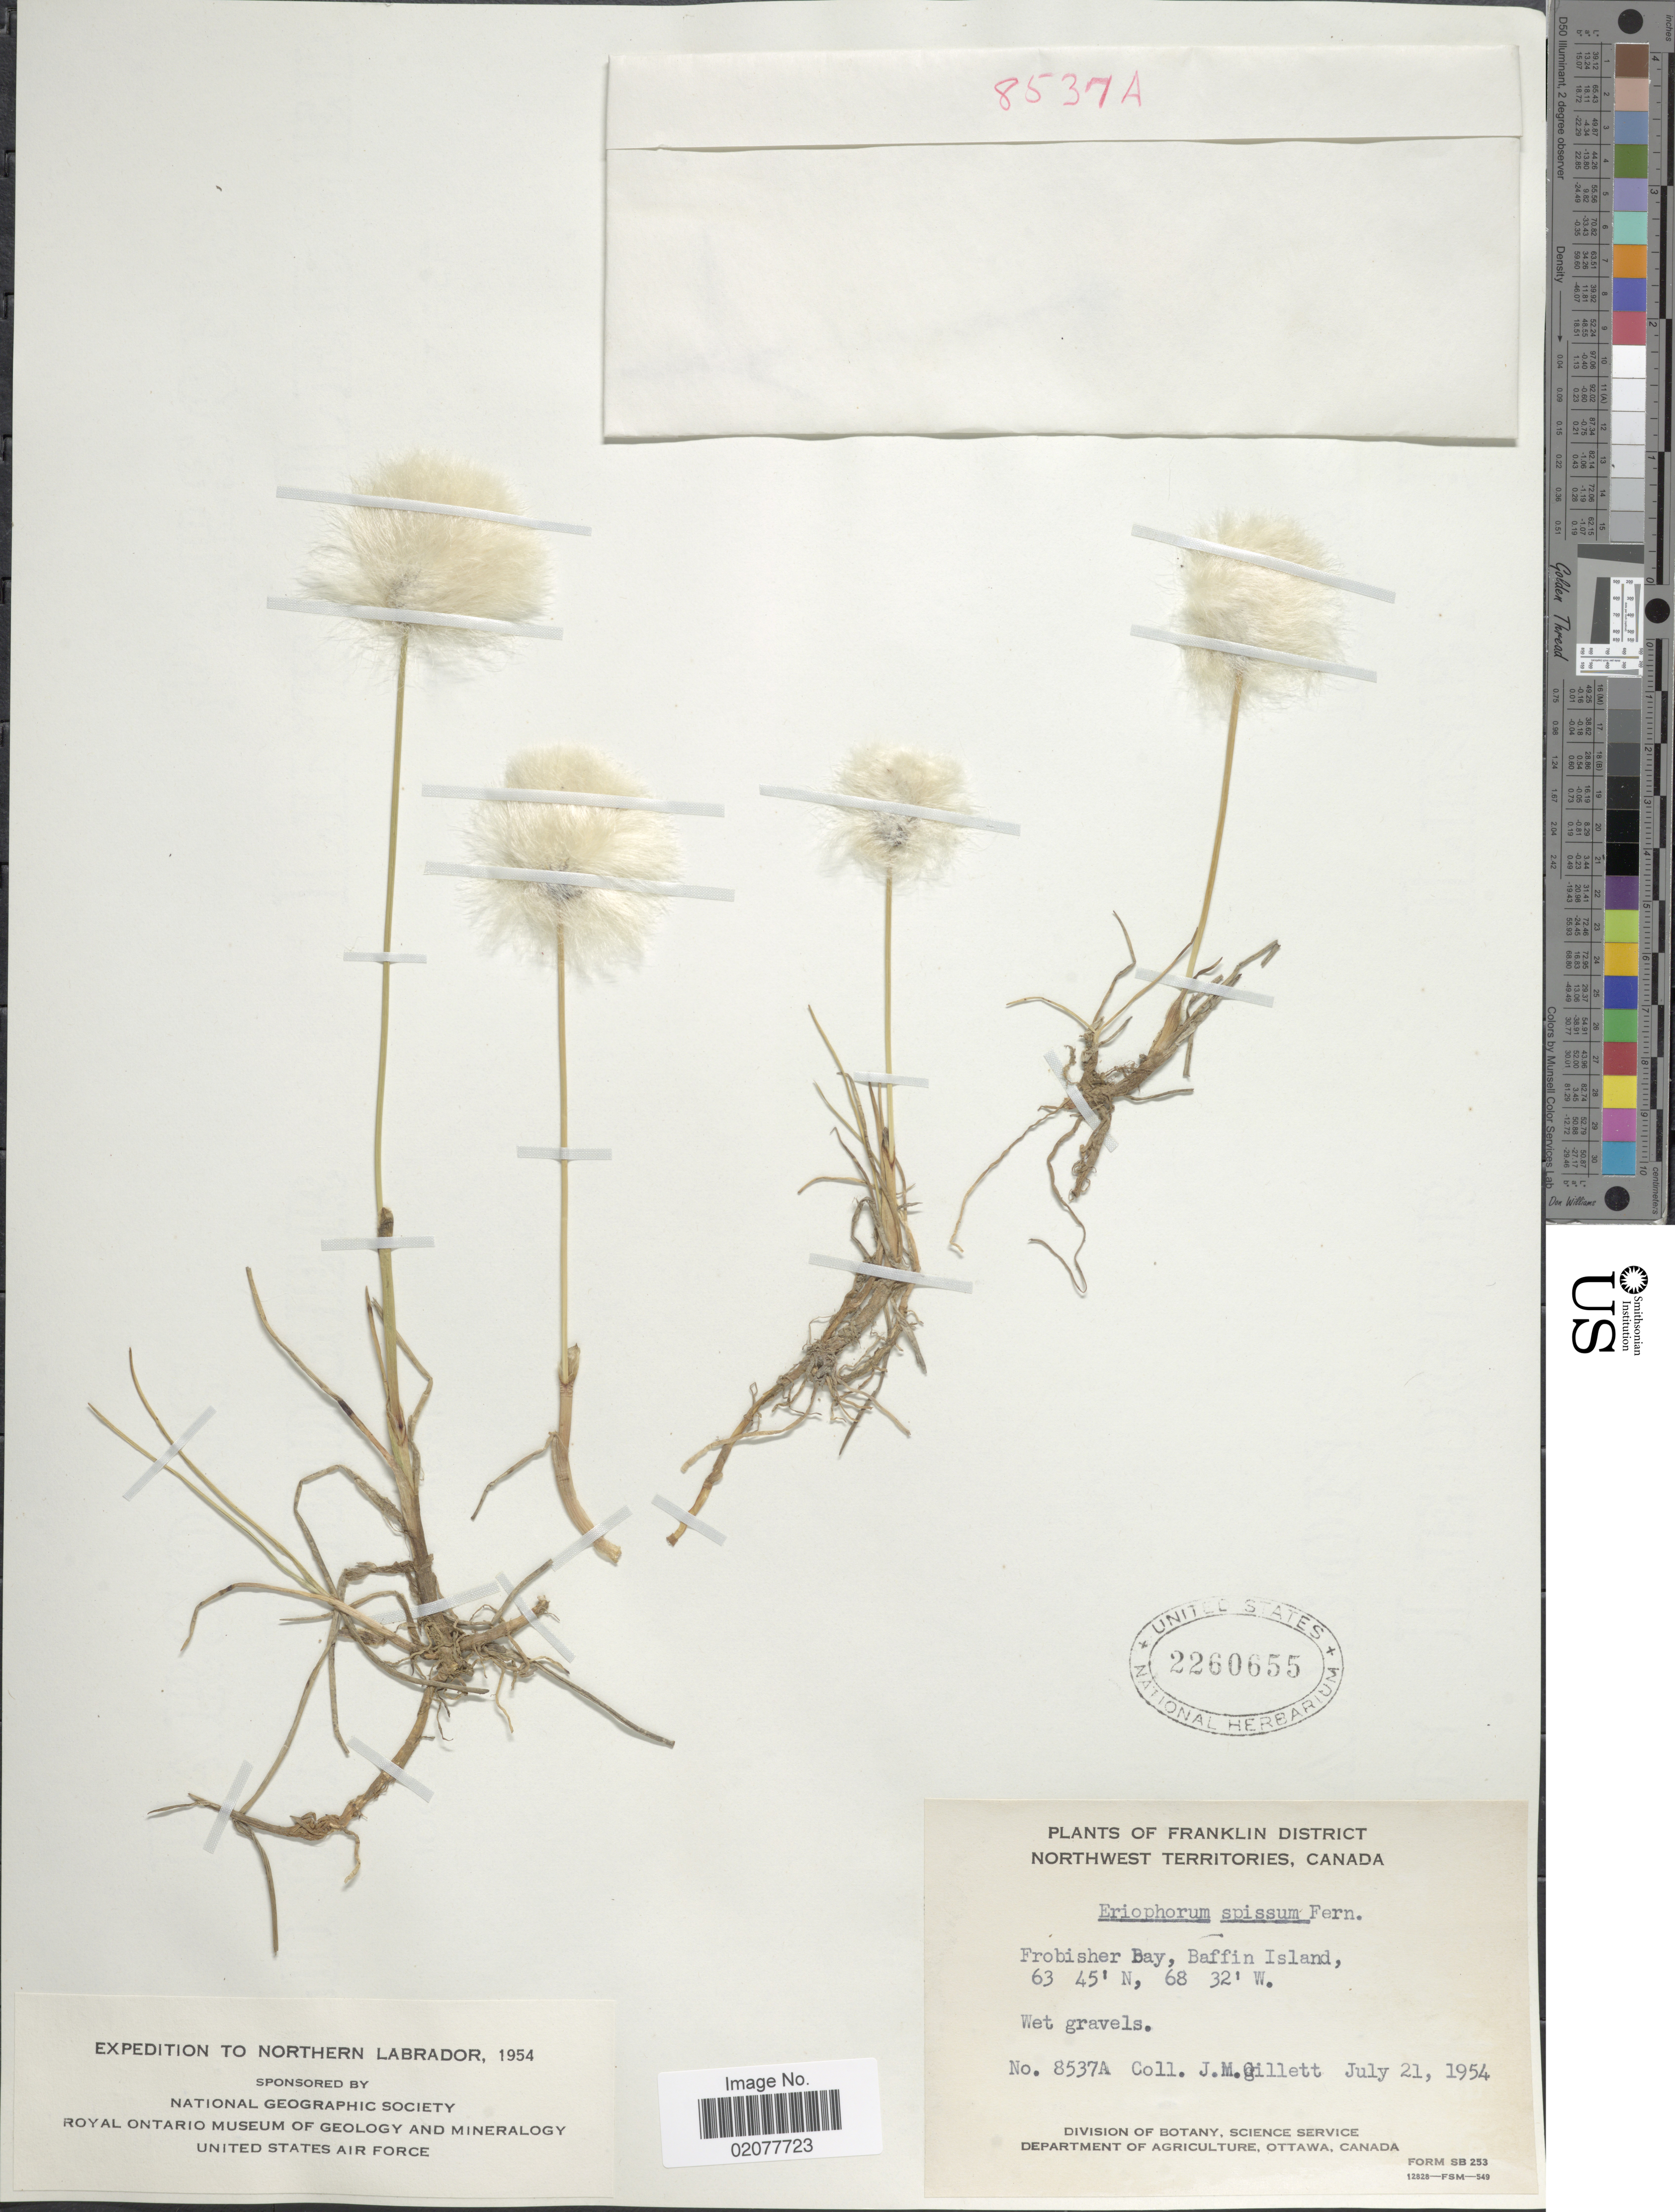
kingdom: Plantae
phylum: Tracheophyta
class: Liliopsida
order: Poales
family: Cyperaceae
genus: Eriophorum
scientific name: Eriophorum spissum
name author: Fernald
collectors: J. M. Gillett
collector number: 8537A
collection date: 1954-07-21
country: Canada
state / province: Northwest Territories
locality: Northwest Territories, Franklin District. Frobisher Bay, Baffin Island.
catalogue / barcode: US 2260655